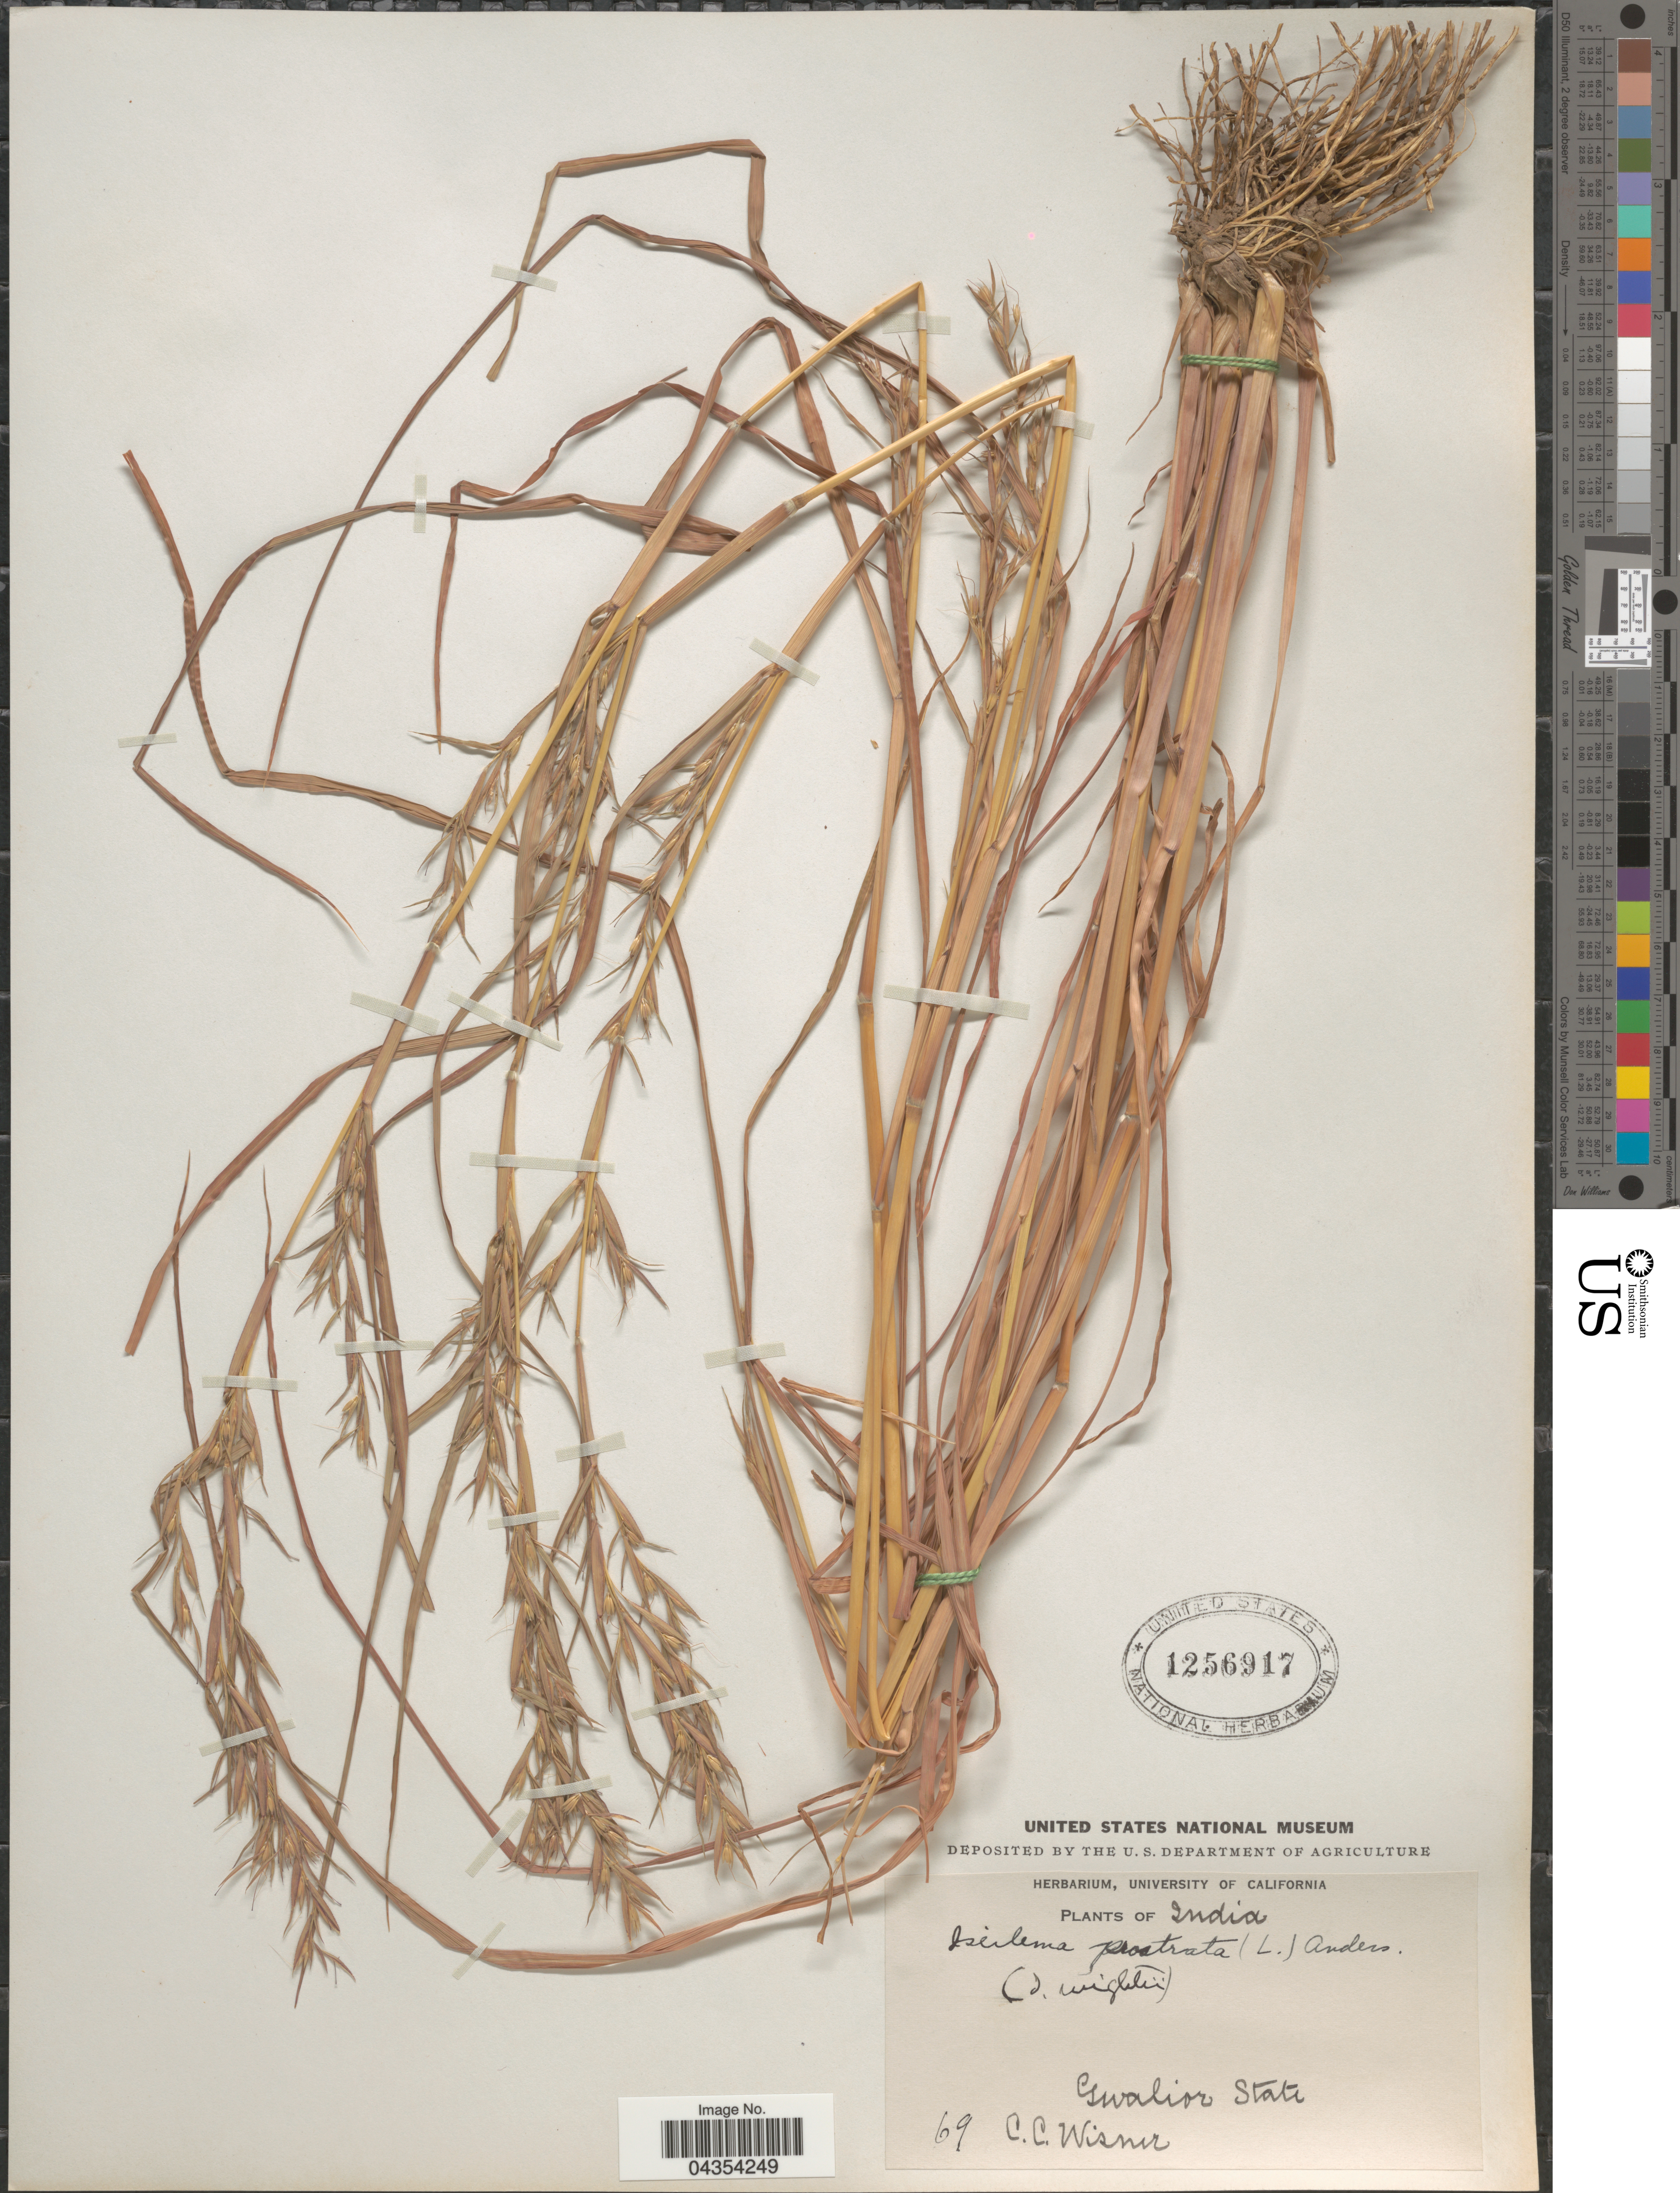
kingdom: Plantae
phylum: Tracheophyta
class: Liliopsida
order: Poales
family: Poaceae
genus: Iseilema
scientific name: Iseilema prostratum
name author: (L.) Andersson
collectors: C. Wisner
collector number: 69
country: India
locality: Gwalior State.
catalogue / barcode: US 1256917